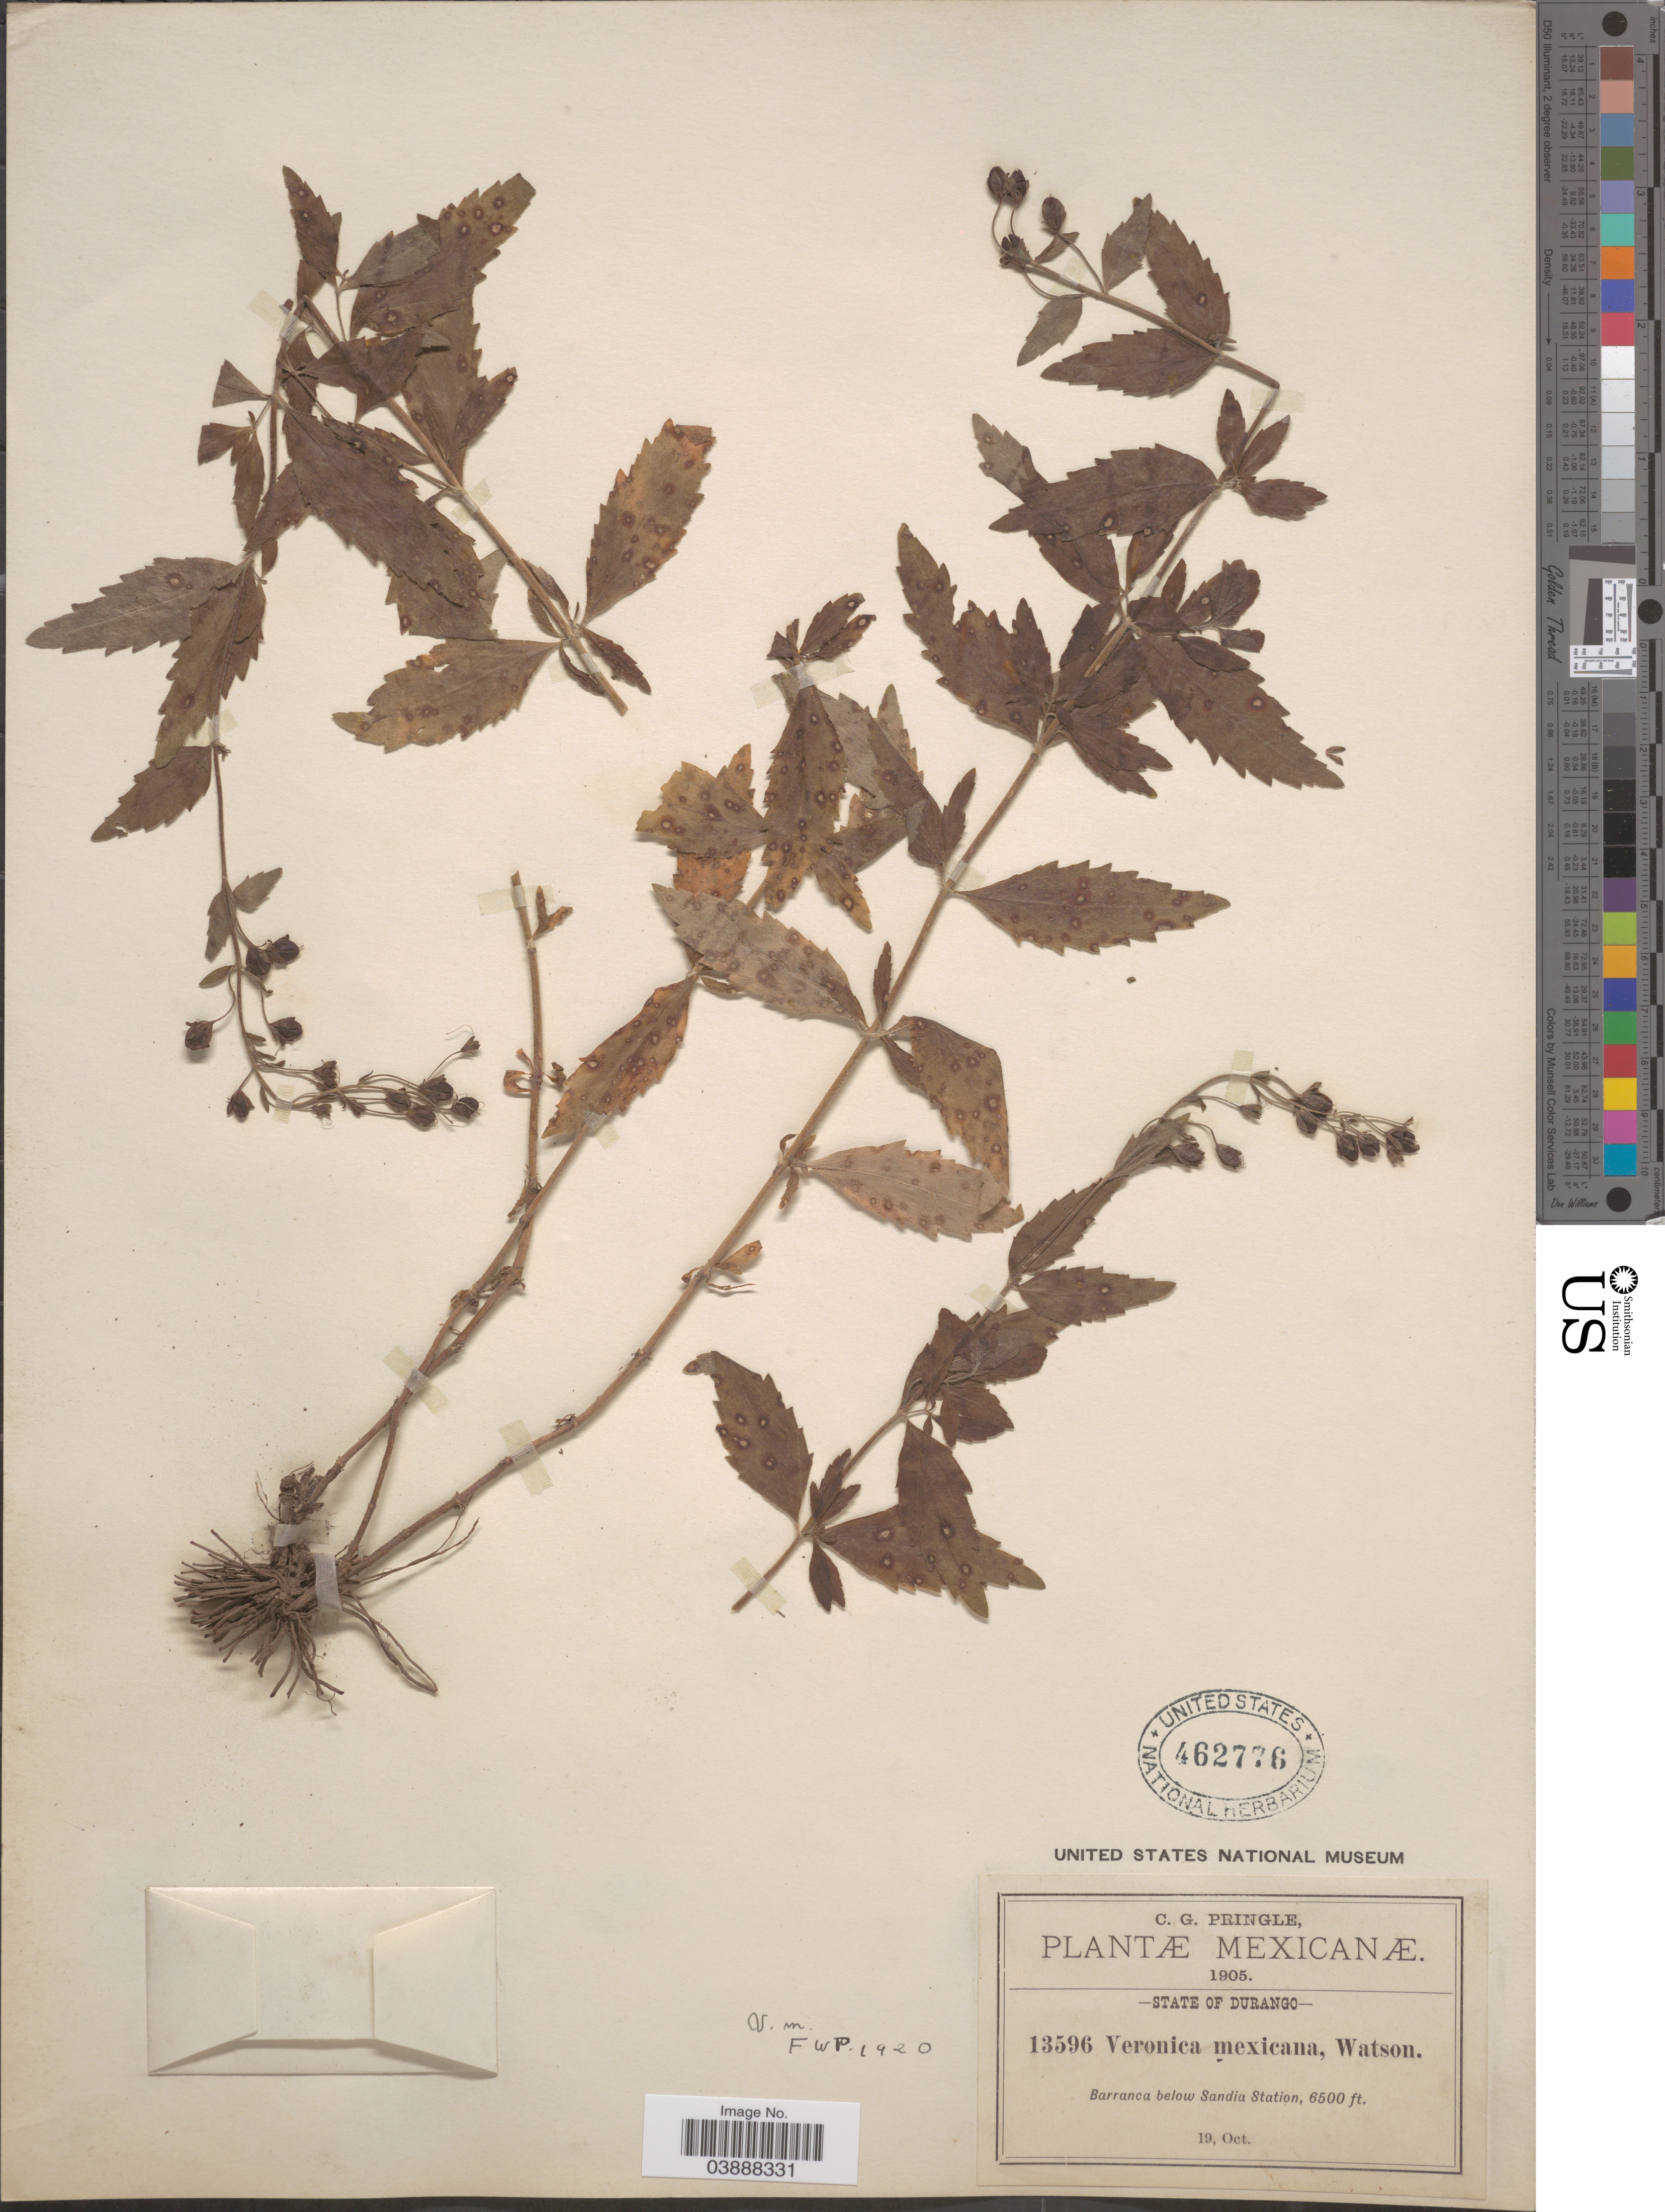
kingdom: Plantae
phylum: Tracheophyta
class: Magnoliopsida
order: Lamiales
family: Plantaginaceae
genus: Veronica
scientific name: Veronica mexicana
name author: S. Watson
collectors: C. G. Pringle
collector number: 13596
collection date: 1905-10-19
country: Mexico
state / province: Durango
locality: Barranca below Sandia Station.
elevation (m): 1981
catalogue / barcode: US 462776